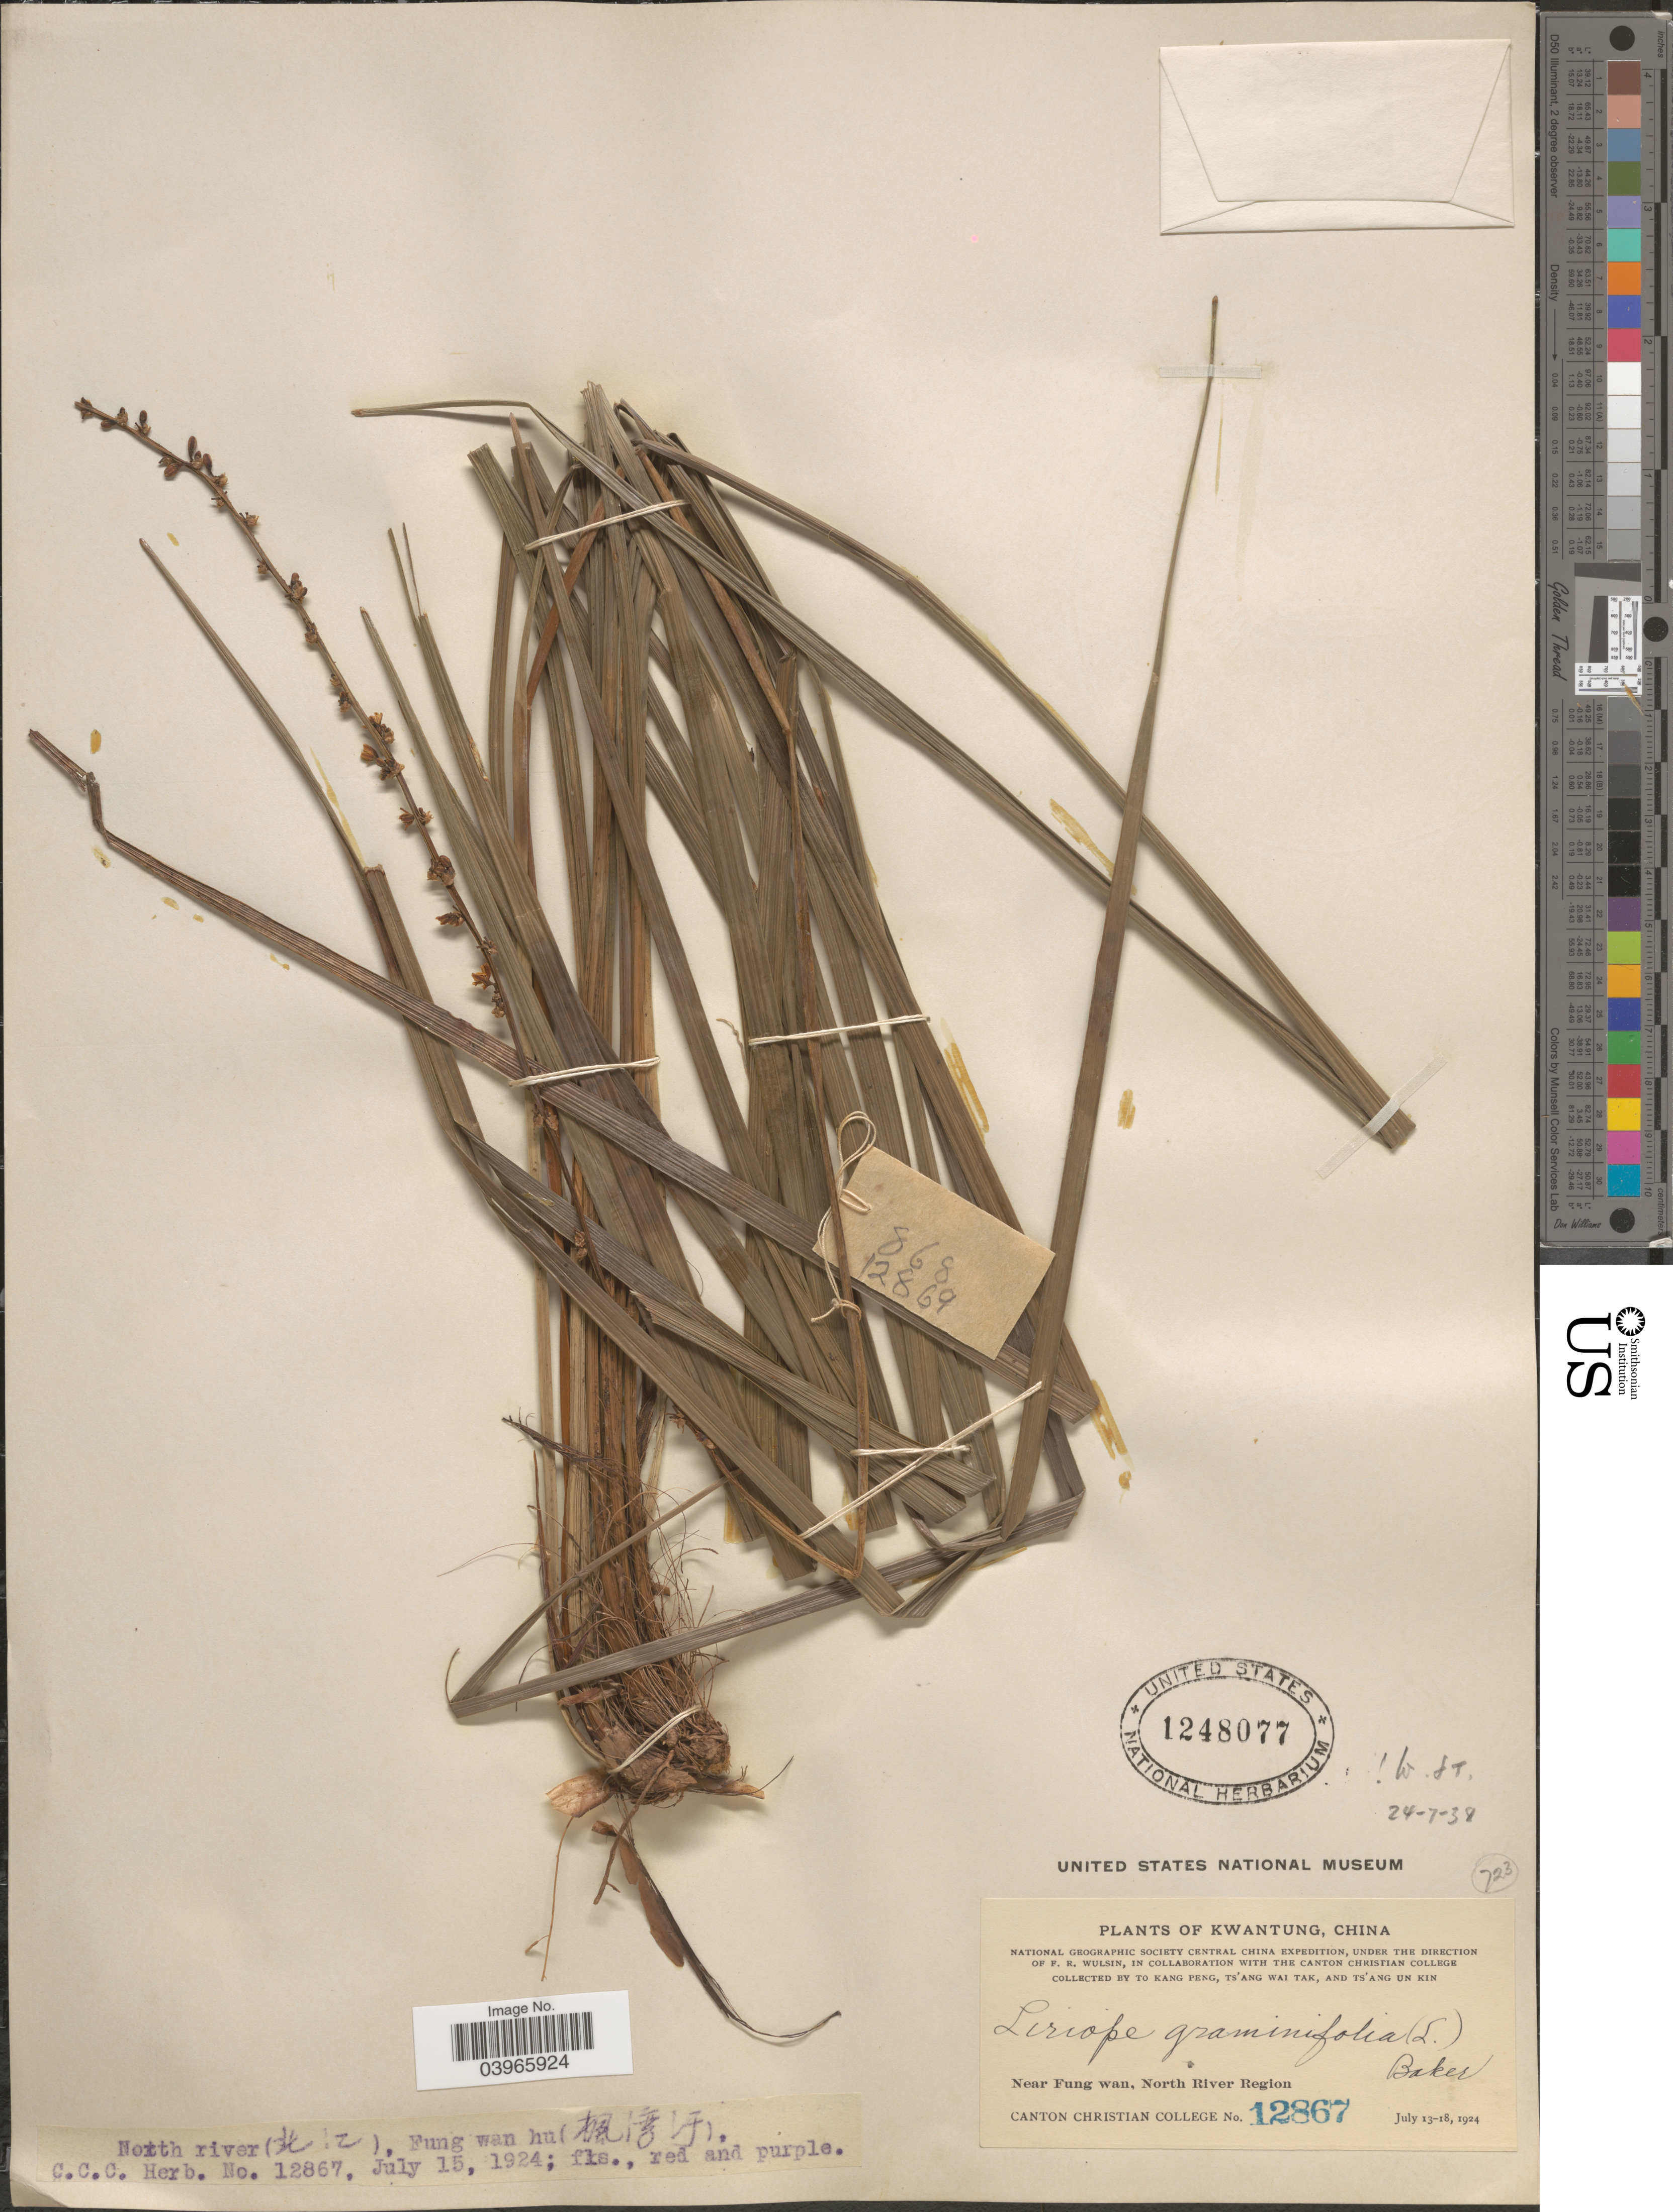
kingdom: Plantae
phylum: Tracheophyta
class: Liliopsida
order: Asparagales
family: Asparagaceae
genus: Liriope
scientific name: Liriope graminifolia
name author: (L.) Baker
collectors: Kang Peng To, W. T. Tsang & Ts' Ang Un Kin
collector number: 12867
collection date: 1924-07-15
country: China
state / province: Guangdong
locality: Kwantung. Near Fung wan, North River Region. North river (X), Fung wan hu (X).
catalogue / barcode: US 1248077